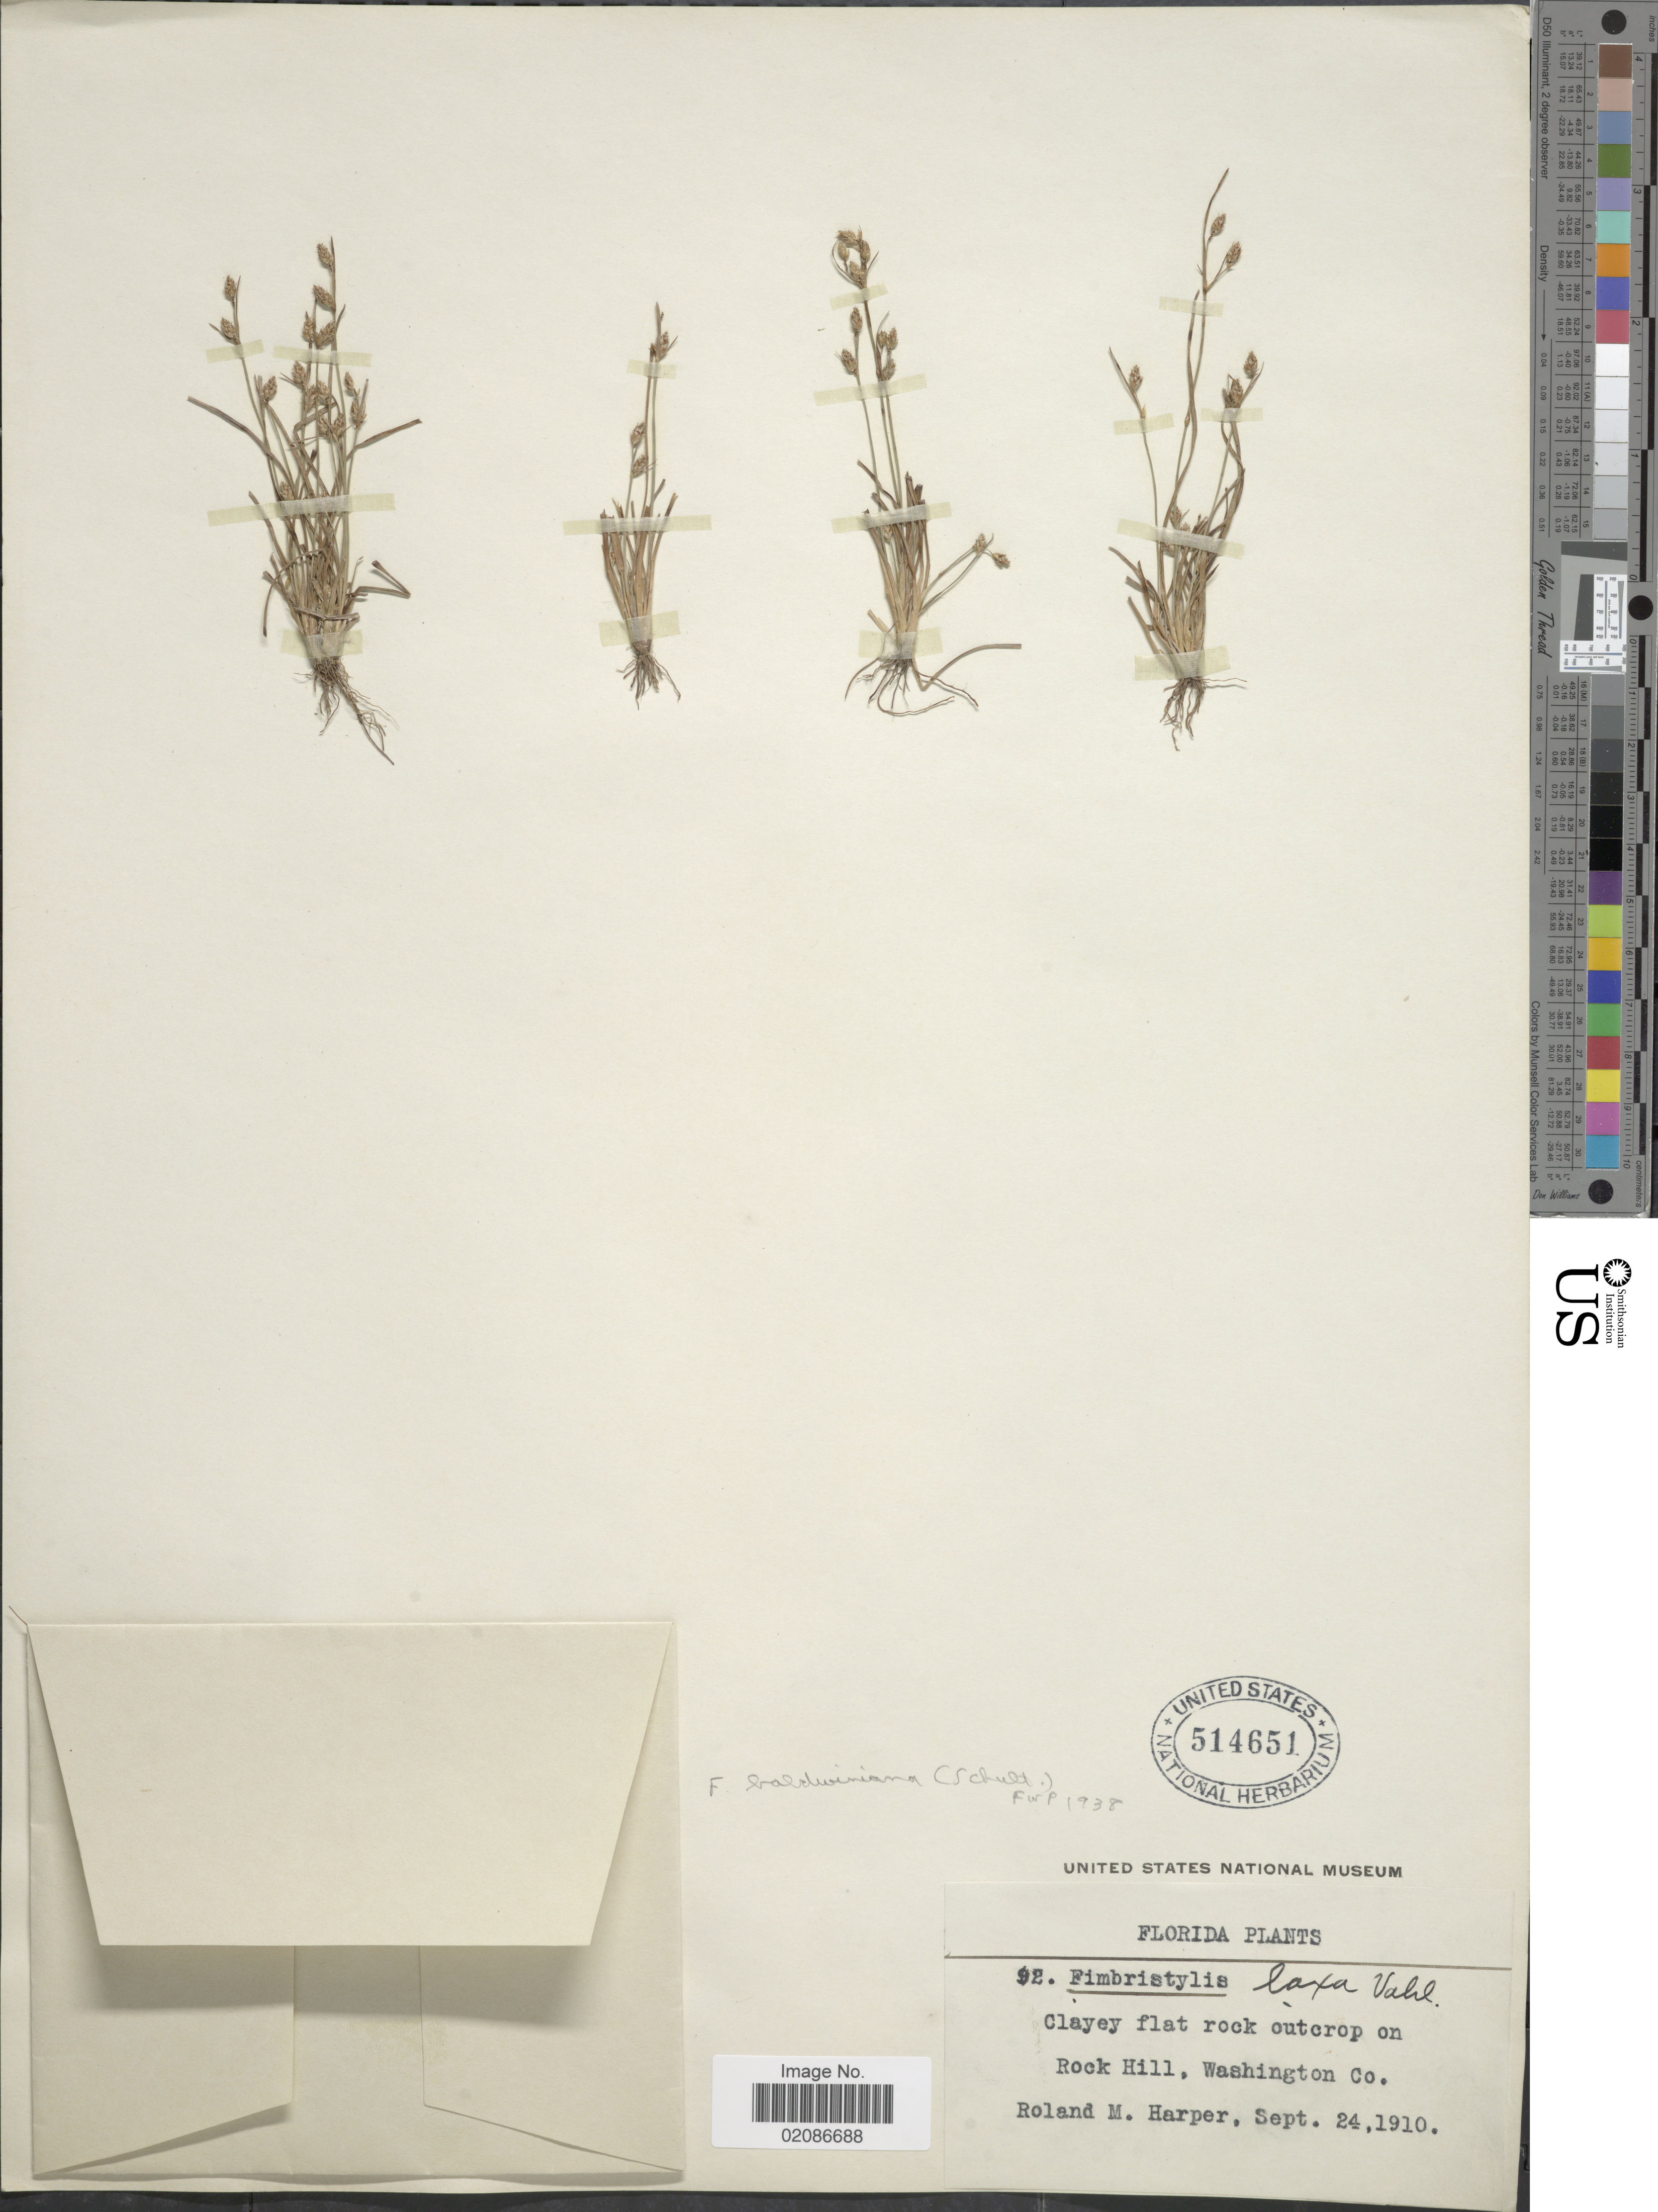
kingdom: Plantae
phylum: Tracheophyta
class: Liliopsida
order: Poales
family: Cyperaceae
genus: Fimbristylis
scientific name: Fimbristylis dichotoma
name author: (L.) Vahl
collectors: R. M. Harper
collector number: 92*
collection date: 1910-09-24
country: United States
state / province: Florida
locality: Clayey flat rock outcrop on Rock Hill, Washington Co.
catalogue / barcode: US 514651